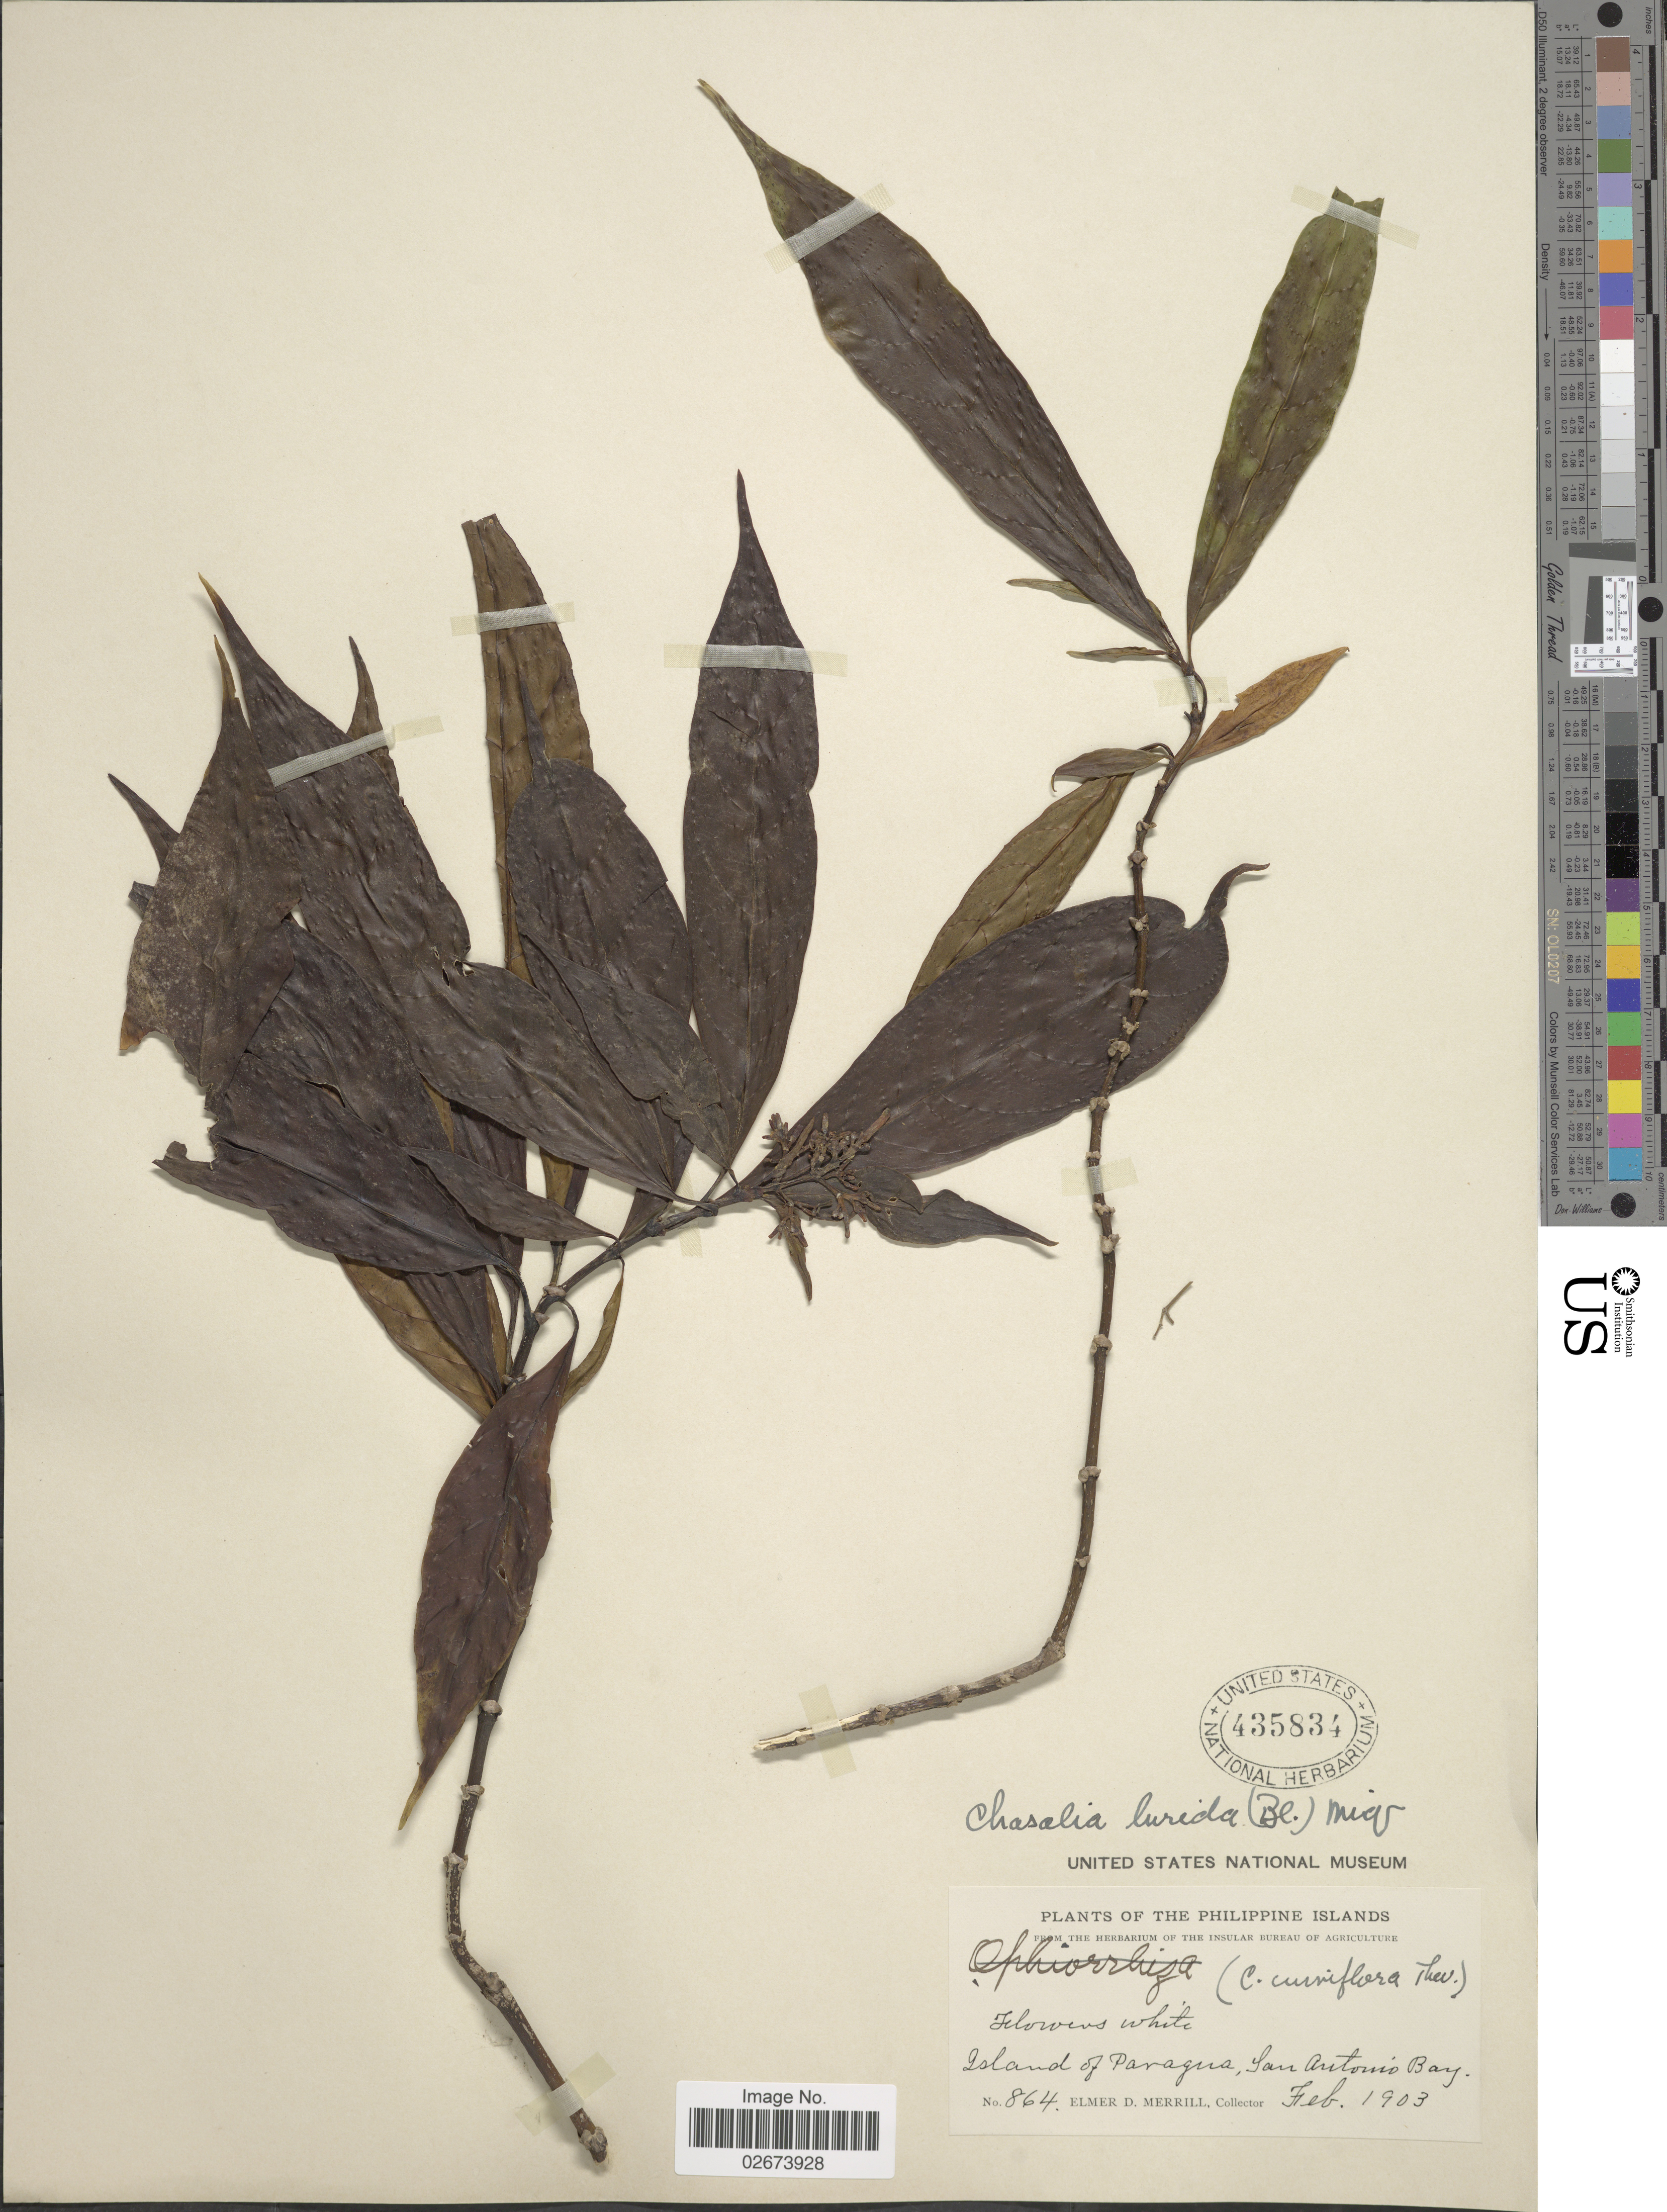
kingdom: Plantae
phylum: Tracheophyta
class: Magnoliopsida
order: Gentianales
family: Rubiaceae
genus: Chassalia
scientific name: Chassalia lurida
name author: (Blume) Miq.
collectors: E. D. Merrill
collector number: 864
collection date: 1903-02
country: Philippines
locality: Island of Paragua, San Antonio Bay.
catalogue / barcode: US 435834